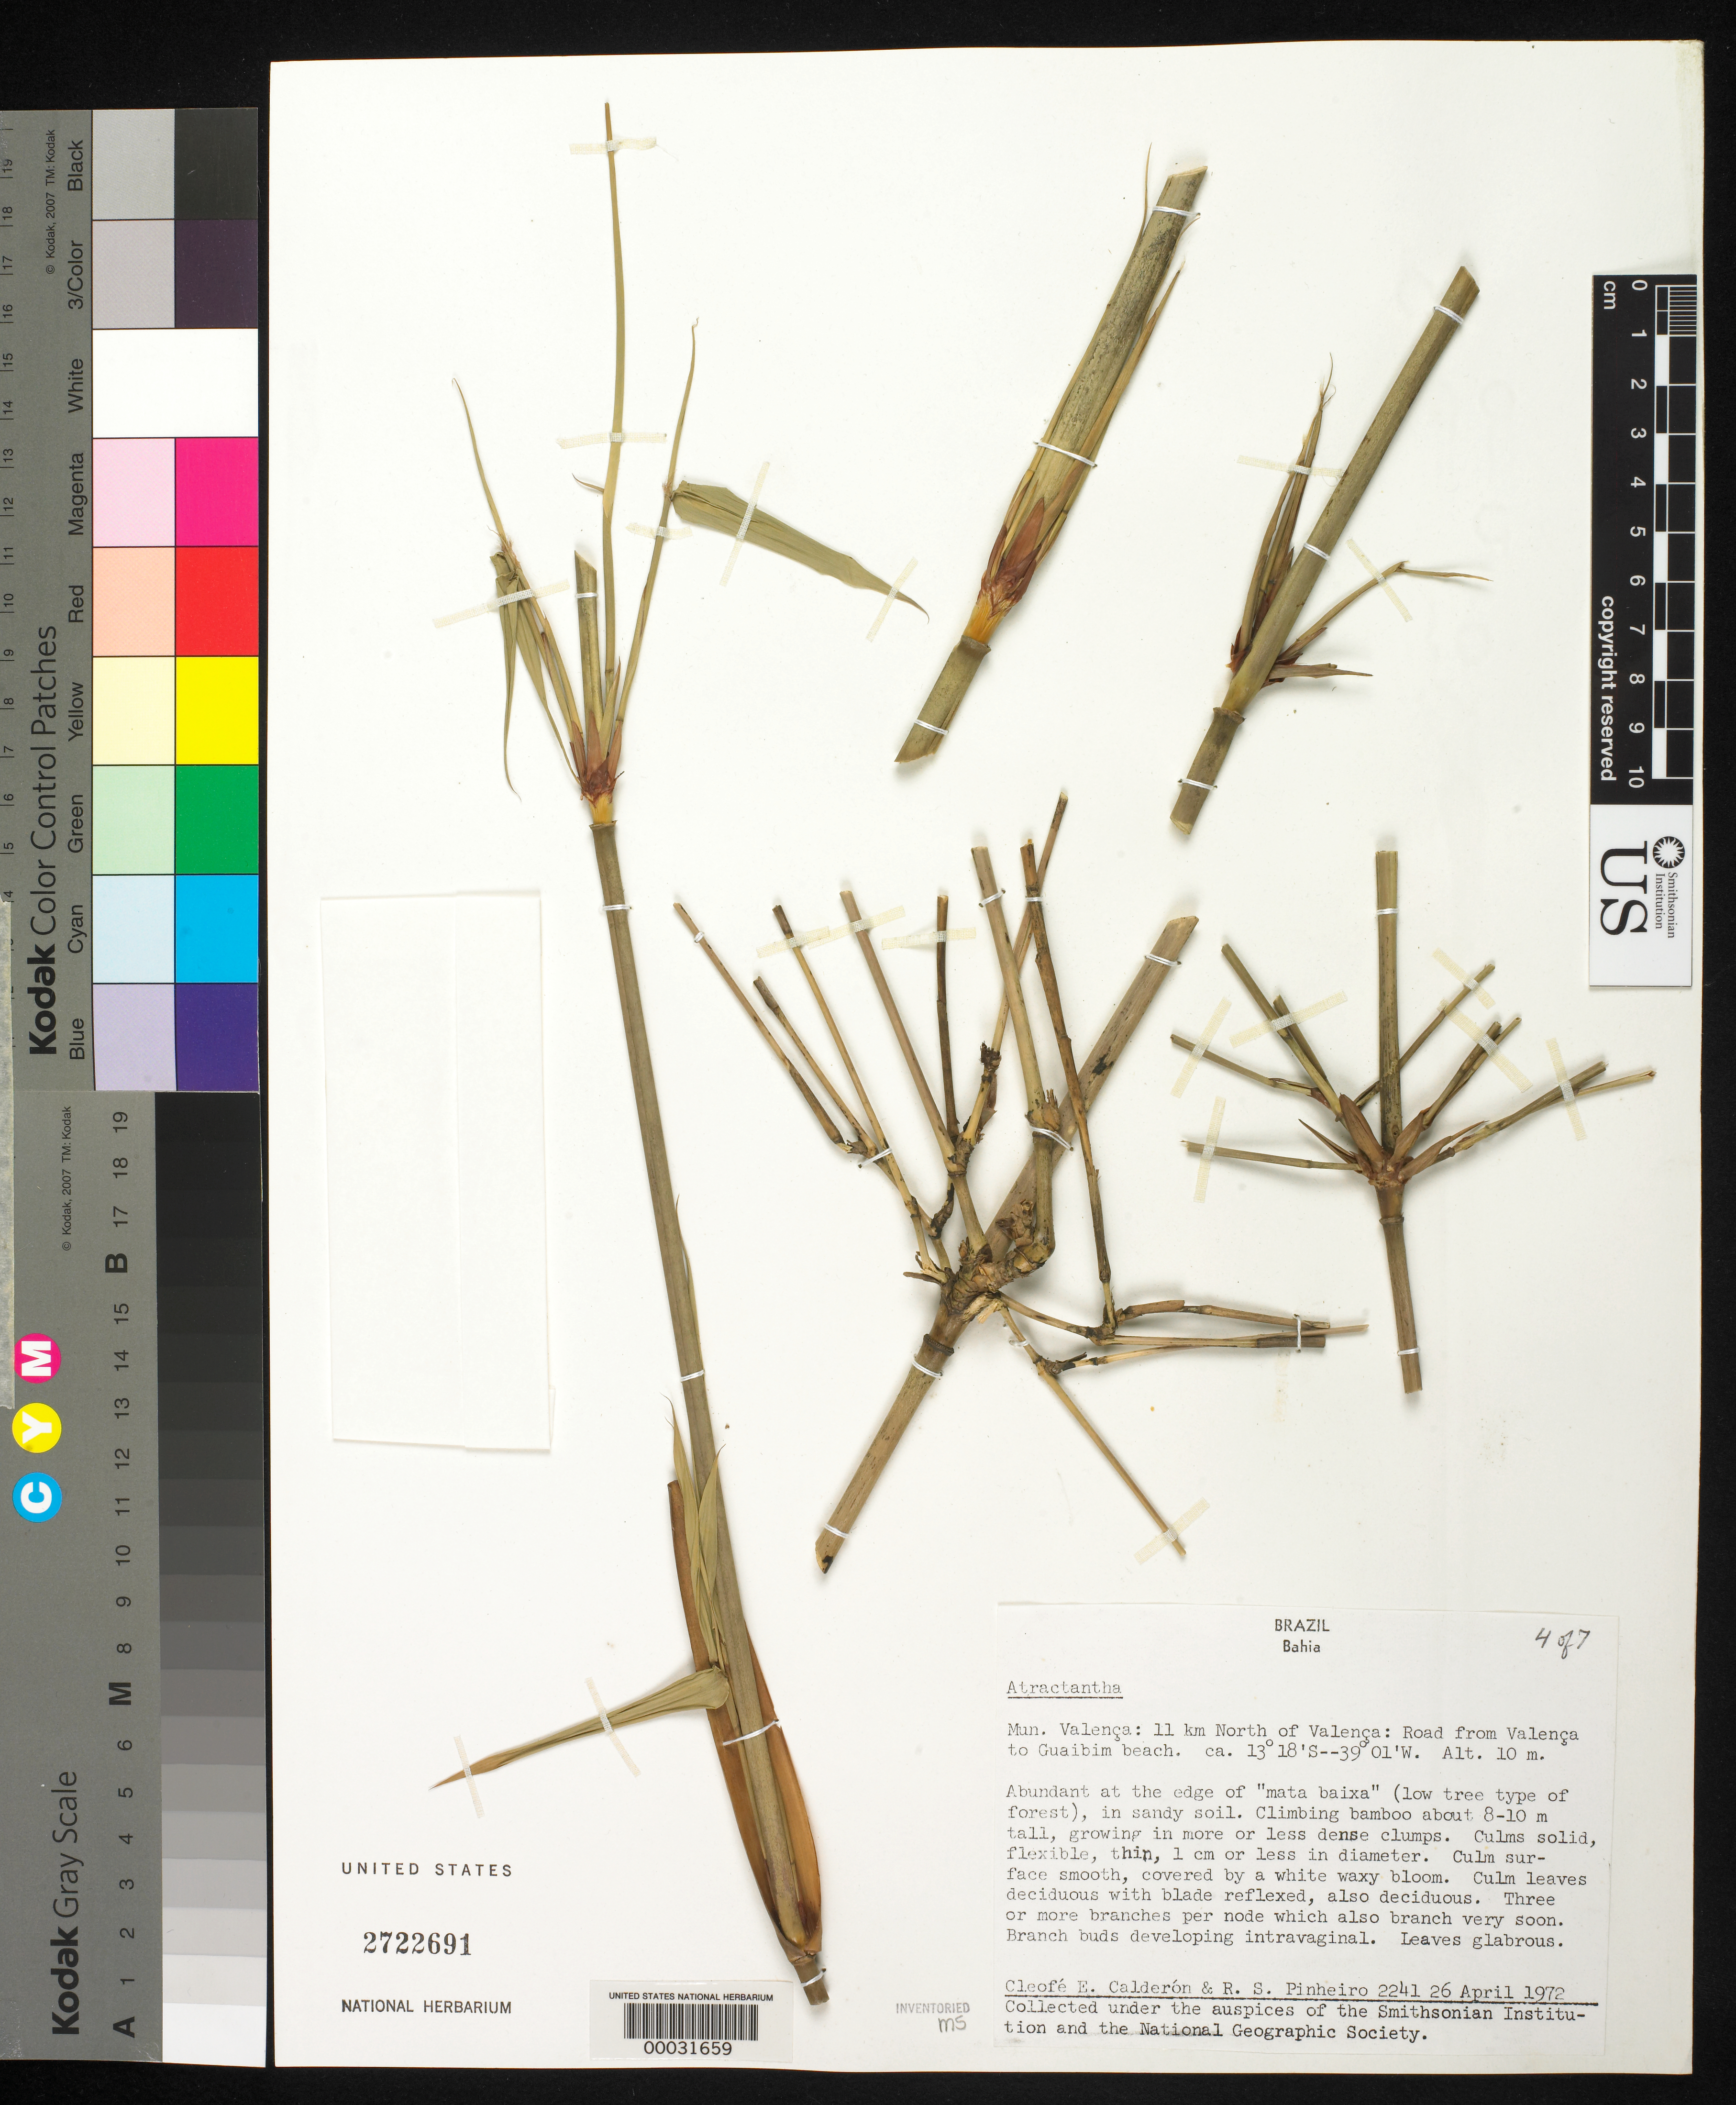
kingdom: Plantae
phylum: Tracheophyta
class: Liliopsida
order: Poales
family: Poaceae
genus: Atractantha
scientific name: Atractantha sp.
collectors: C. E. Calderón & R. S. Pinheiro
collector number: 2241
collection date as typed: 26 Apr 1972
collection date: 1972-04-26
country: Brazil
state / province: Bahia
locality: Valenca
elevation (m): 10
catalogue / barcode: US 2722691